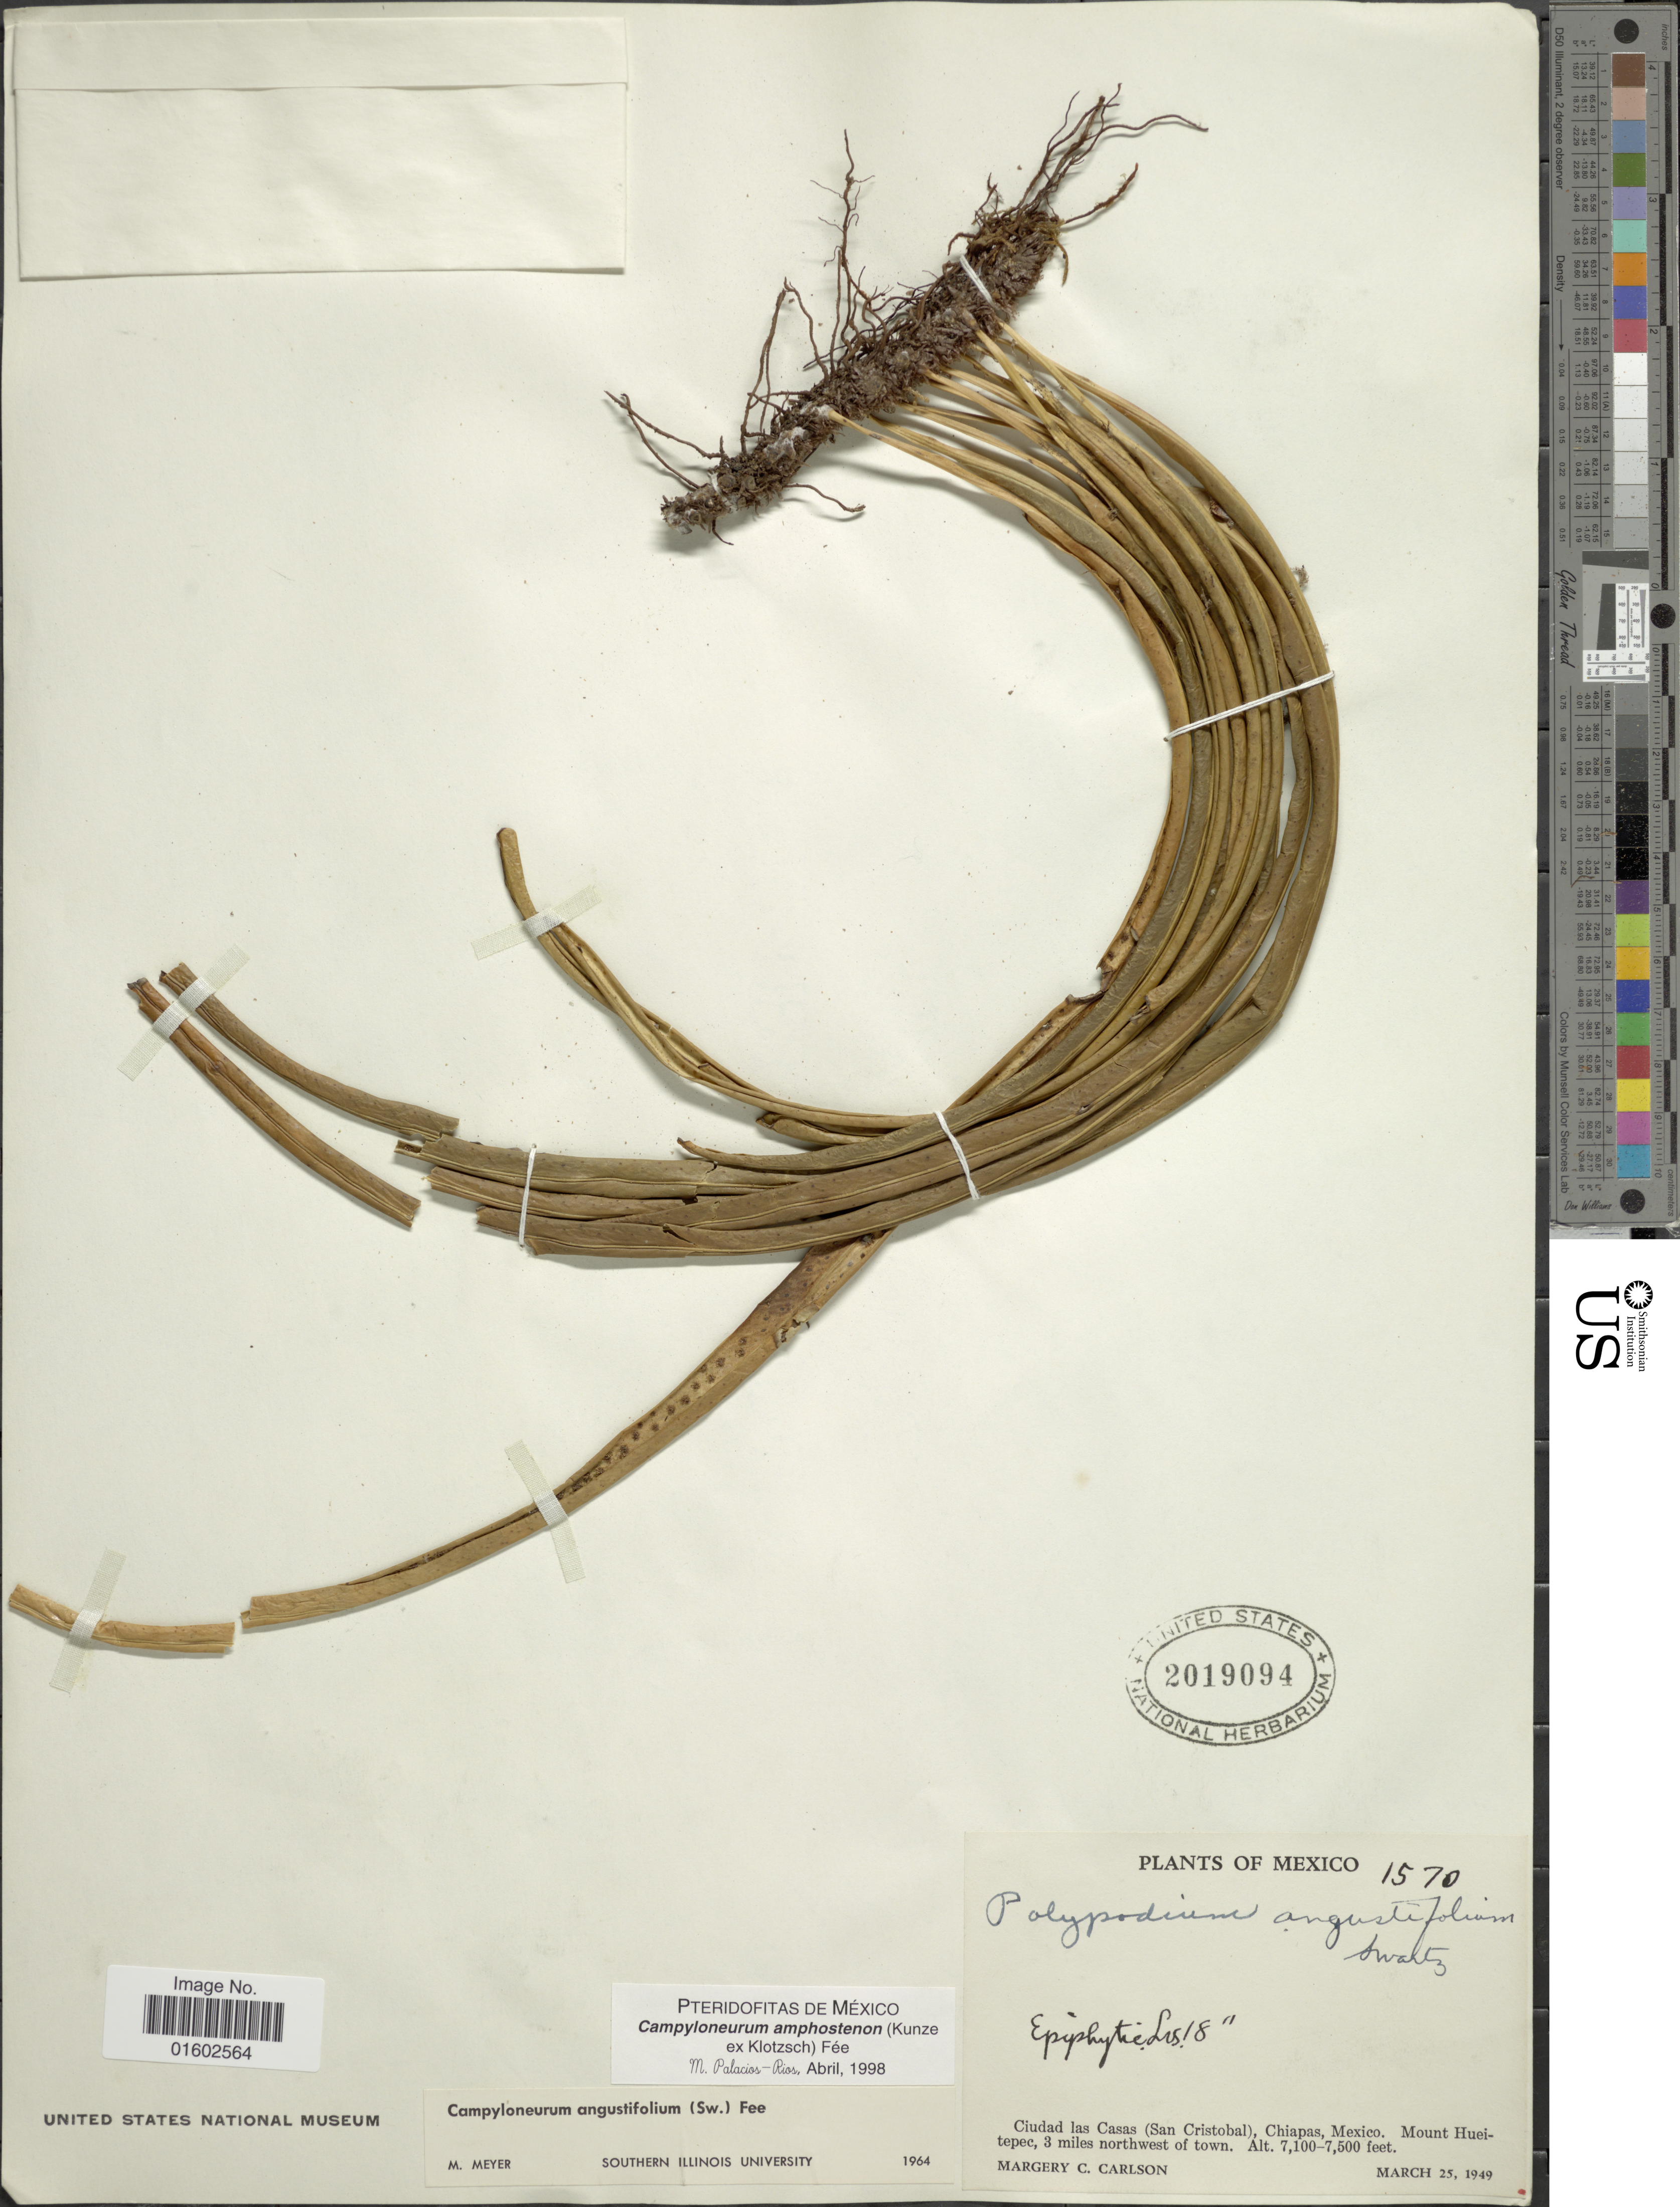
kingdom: Plantae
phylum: Tracheophyta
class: Polypodiopsida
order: Polypodiales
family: Polypodiaceae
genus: Campyloneurum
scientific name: Campyloneurum amphostenon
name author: (Kunze ex Klotzsch) Fée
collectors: M. C. Carlson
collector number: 1570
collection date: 1949-03-25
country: Mexico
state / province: Chiapas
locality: Ciudad las Casas (San Cristobal), Mount Hueitepec, 3 miles northwest of town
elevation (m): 2164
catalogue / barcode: US 2019094